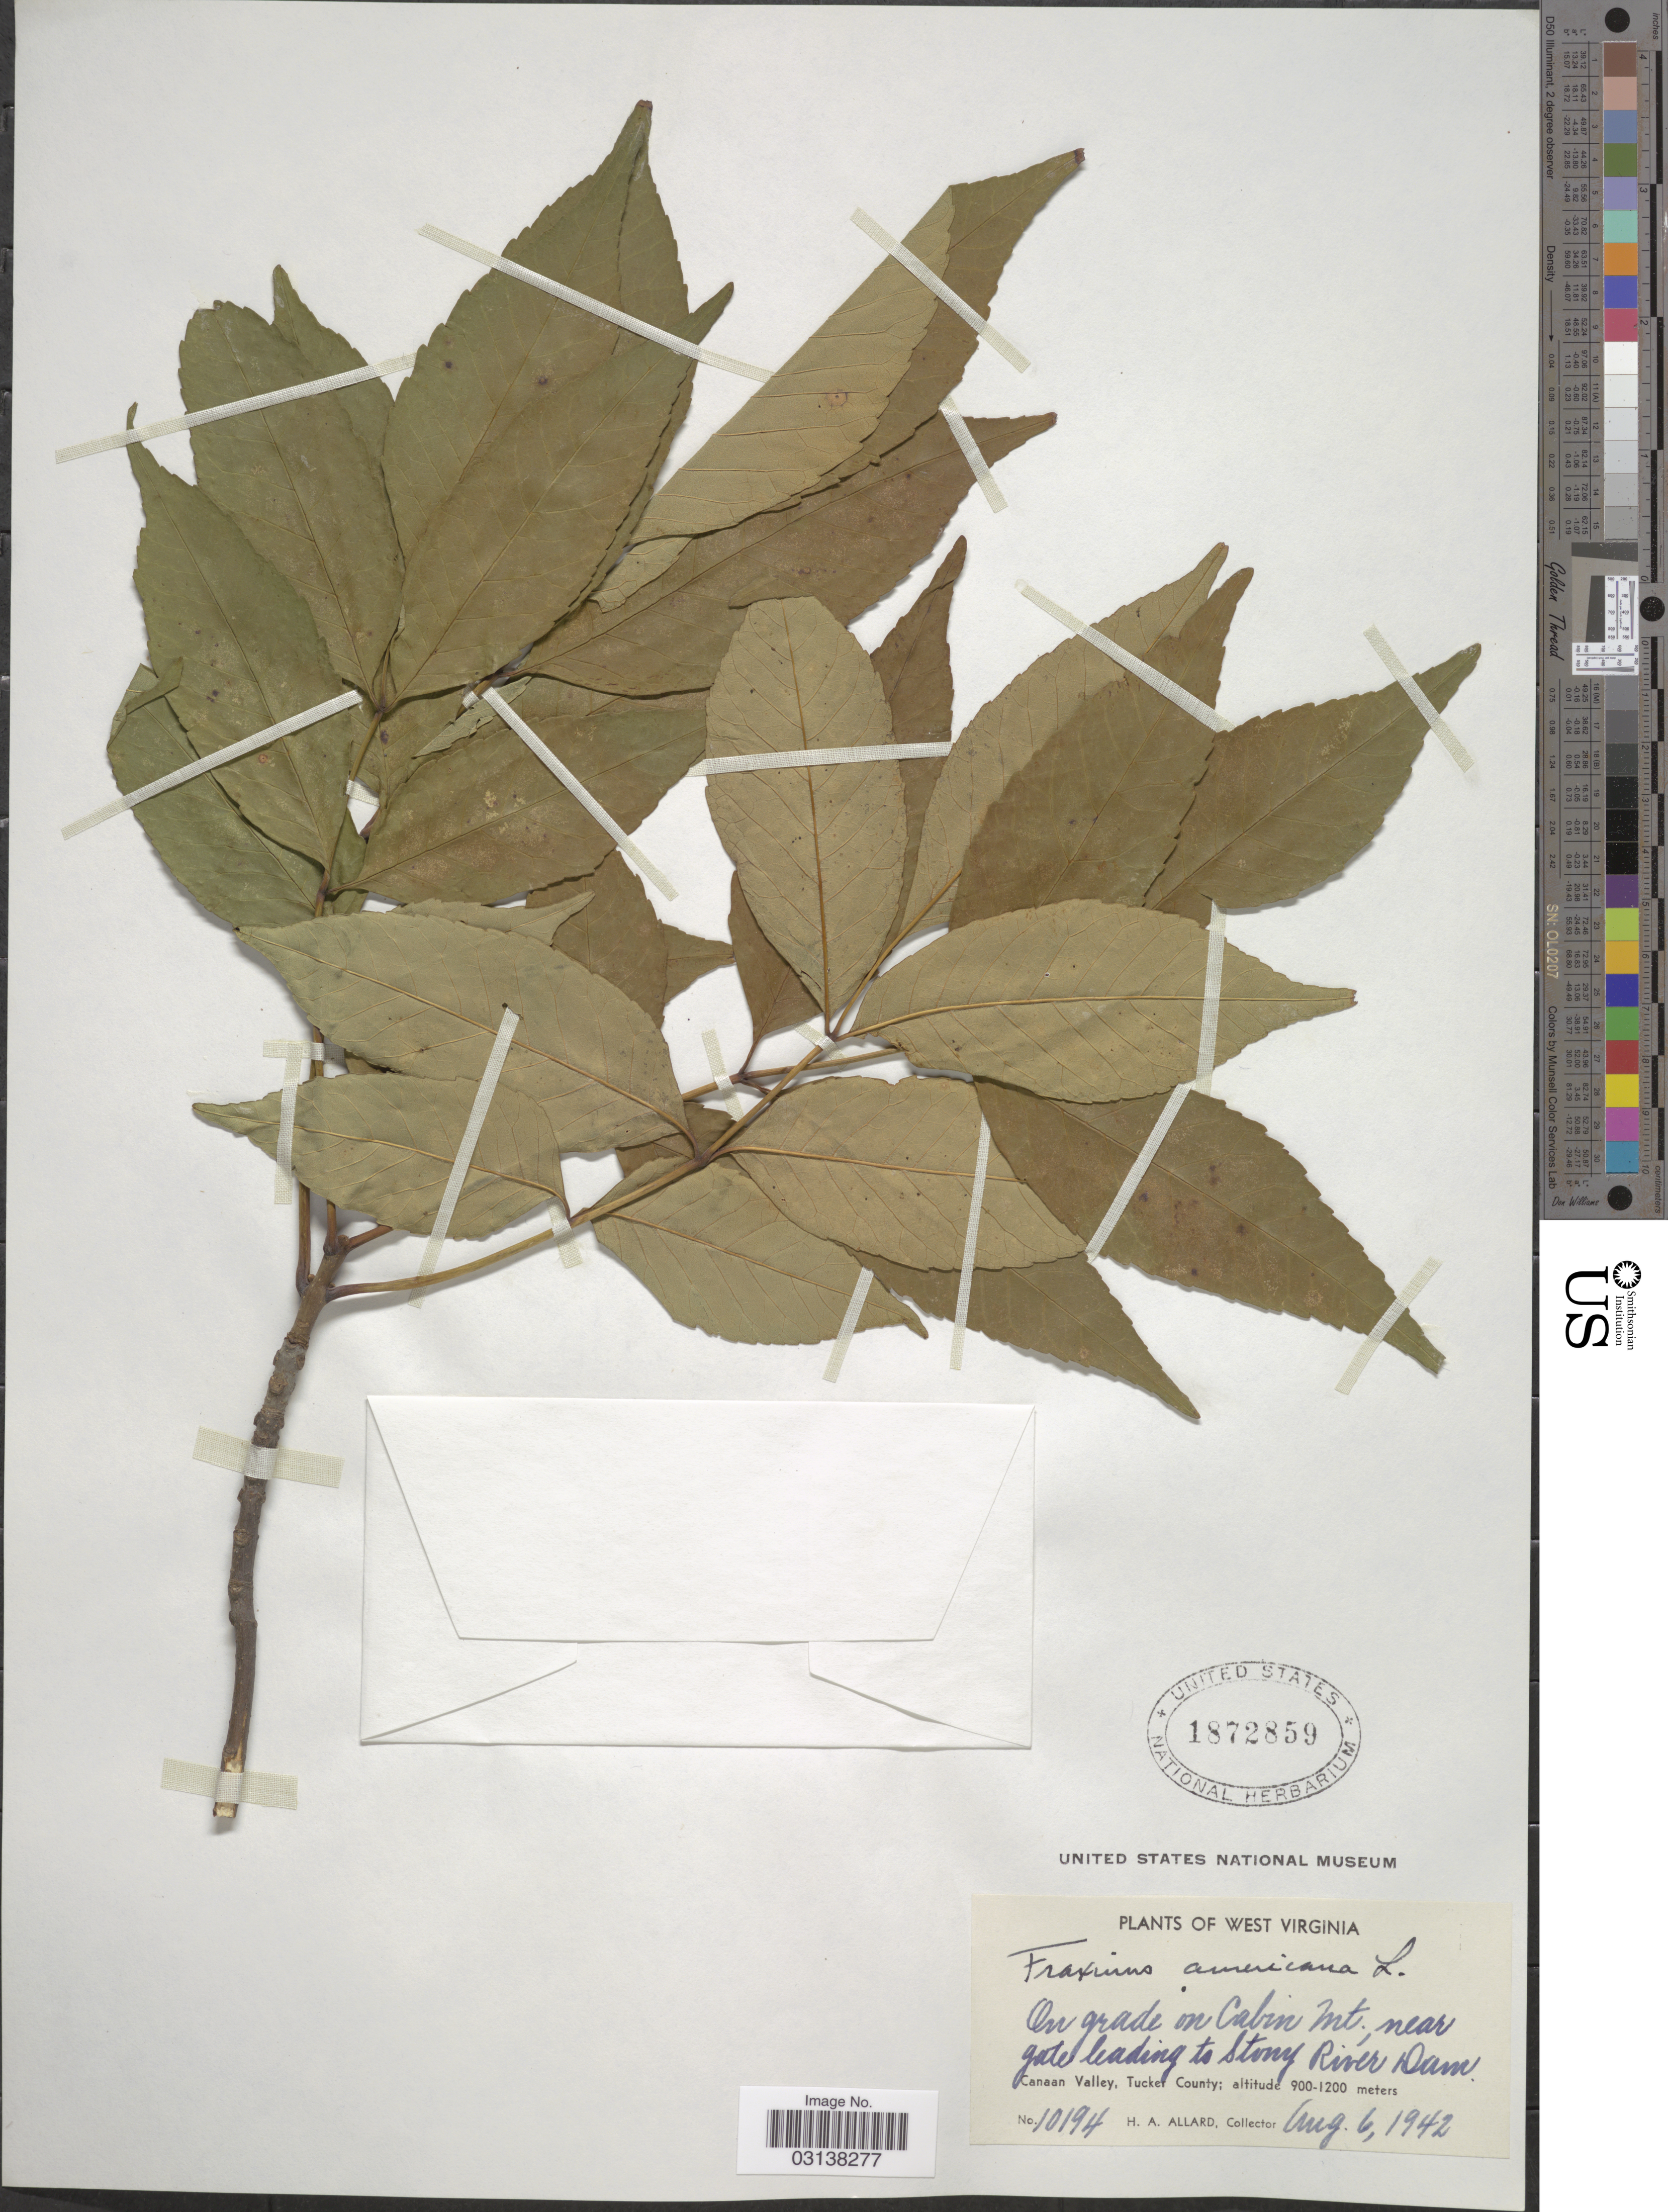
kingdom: Plantae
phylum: Tracheophyta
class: Magnoliopsida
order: Lamiales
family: Oleaceae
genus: Fraxinus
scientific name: Fraxinus americana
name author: L.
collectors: H. A. Allard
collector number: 10194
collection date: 1942-08-06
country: United States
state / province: West Virginia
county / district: Tucker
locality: On grade on Cabin Mt., near gate leading to Stony River Dam. Canaan Valley, Tucker County.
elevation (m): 900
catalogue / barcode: US 1872859